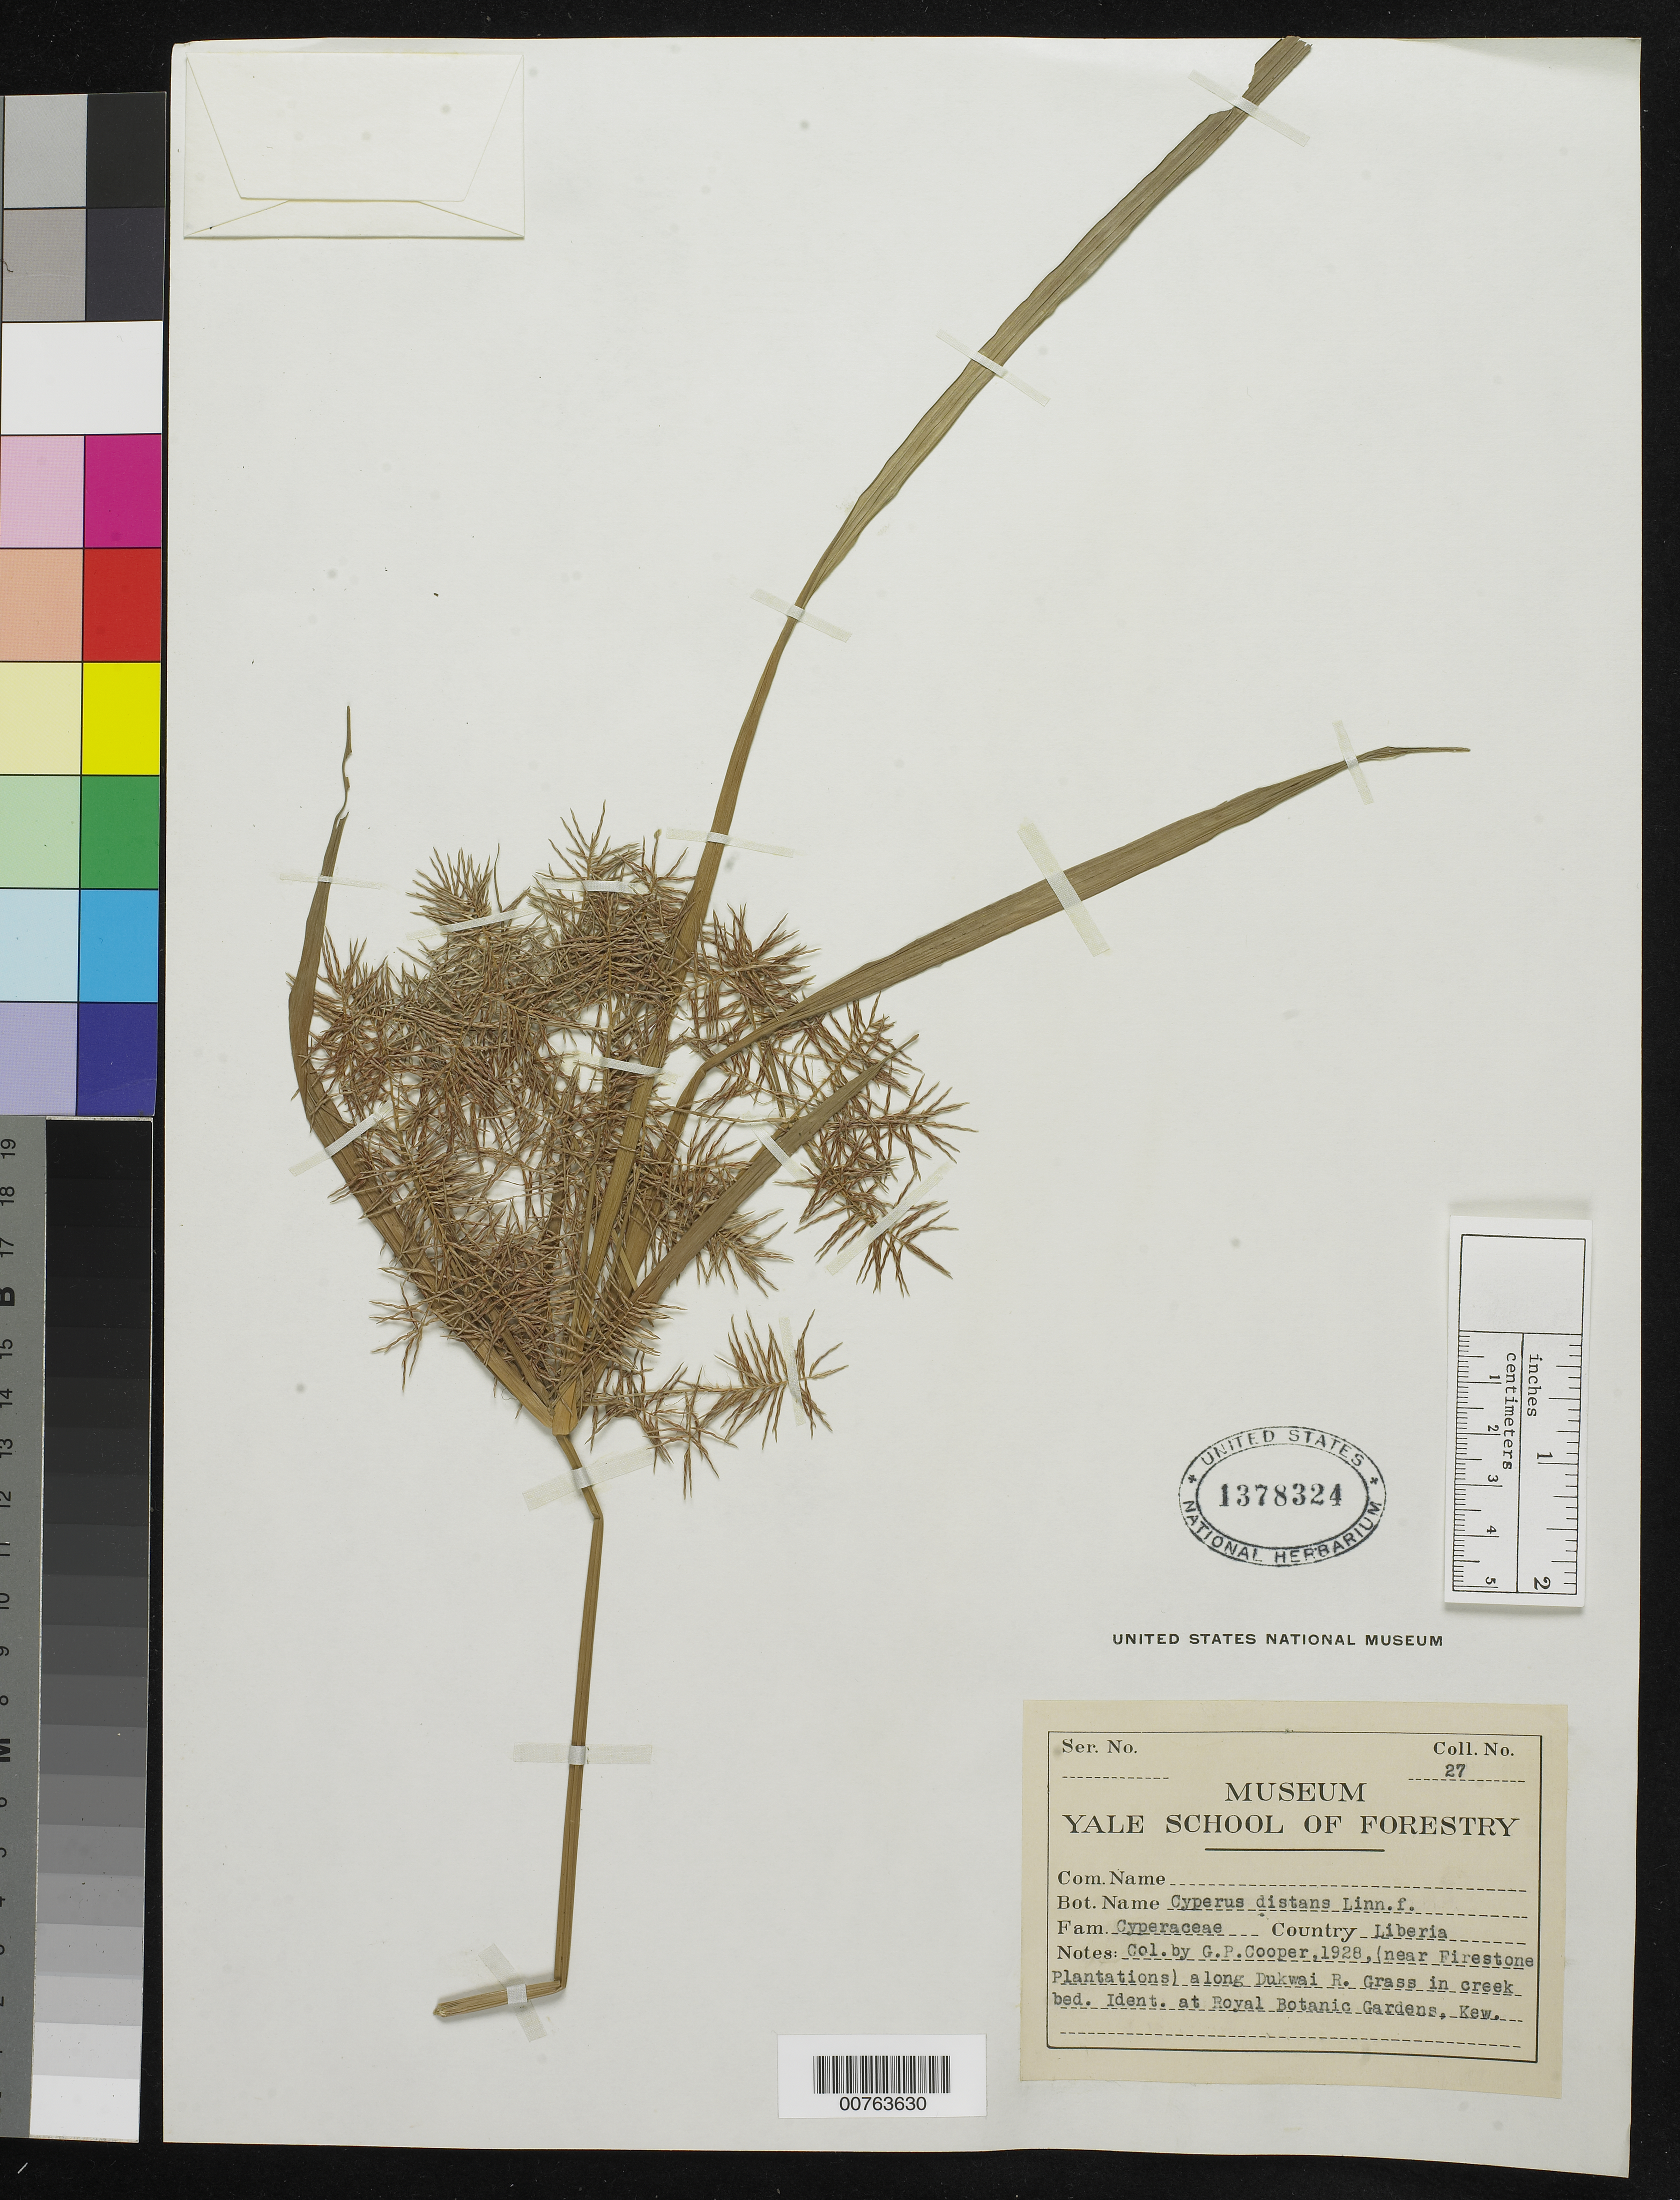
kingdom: Plantae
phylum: Tracheophyta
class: Liliopsida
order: Poales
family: Cyperaceae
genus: Cyperus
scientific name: Cyperus distans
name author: L. f.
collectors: G. Cooper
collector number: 27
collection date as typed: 1928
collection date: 1928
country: Liberia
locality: (near Firestone Plantations) along Dukwai River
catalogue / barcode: US 1378324